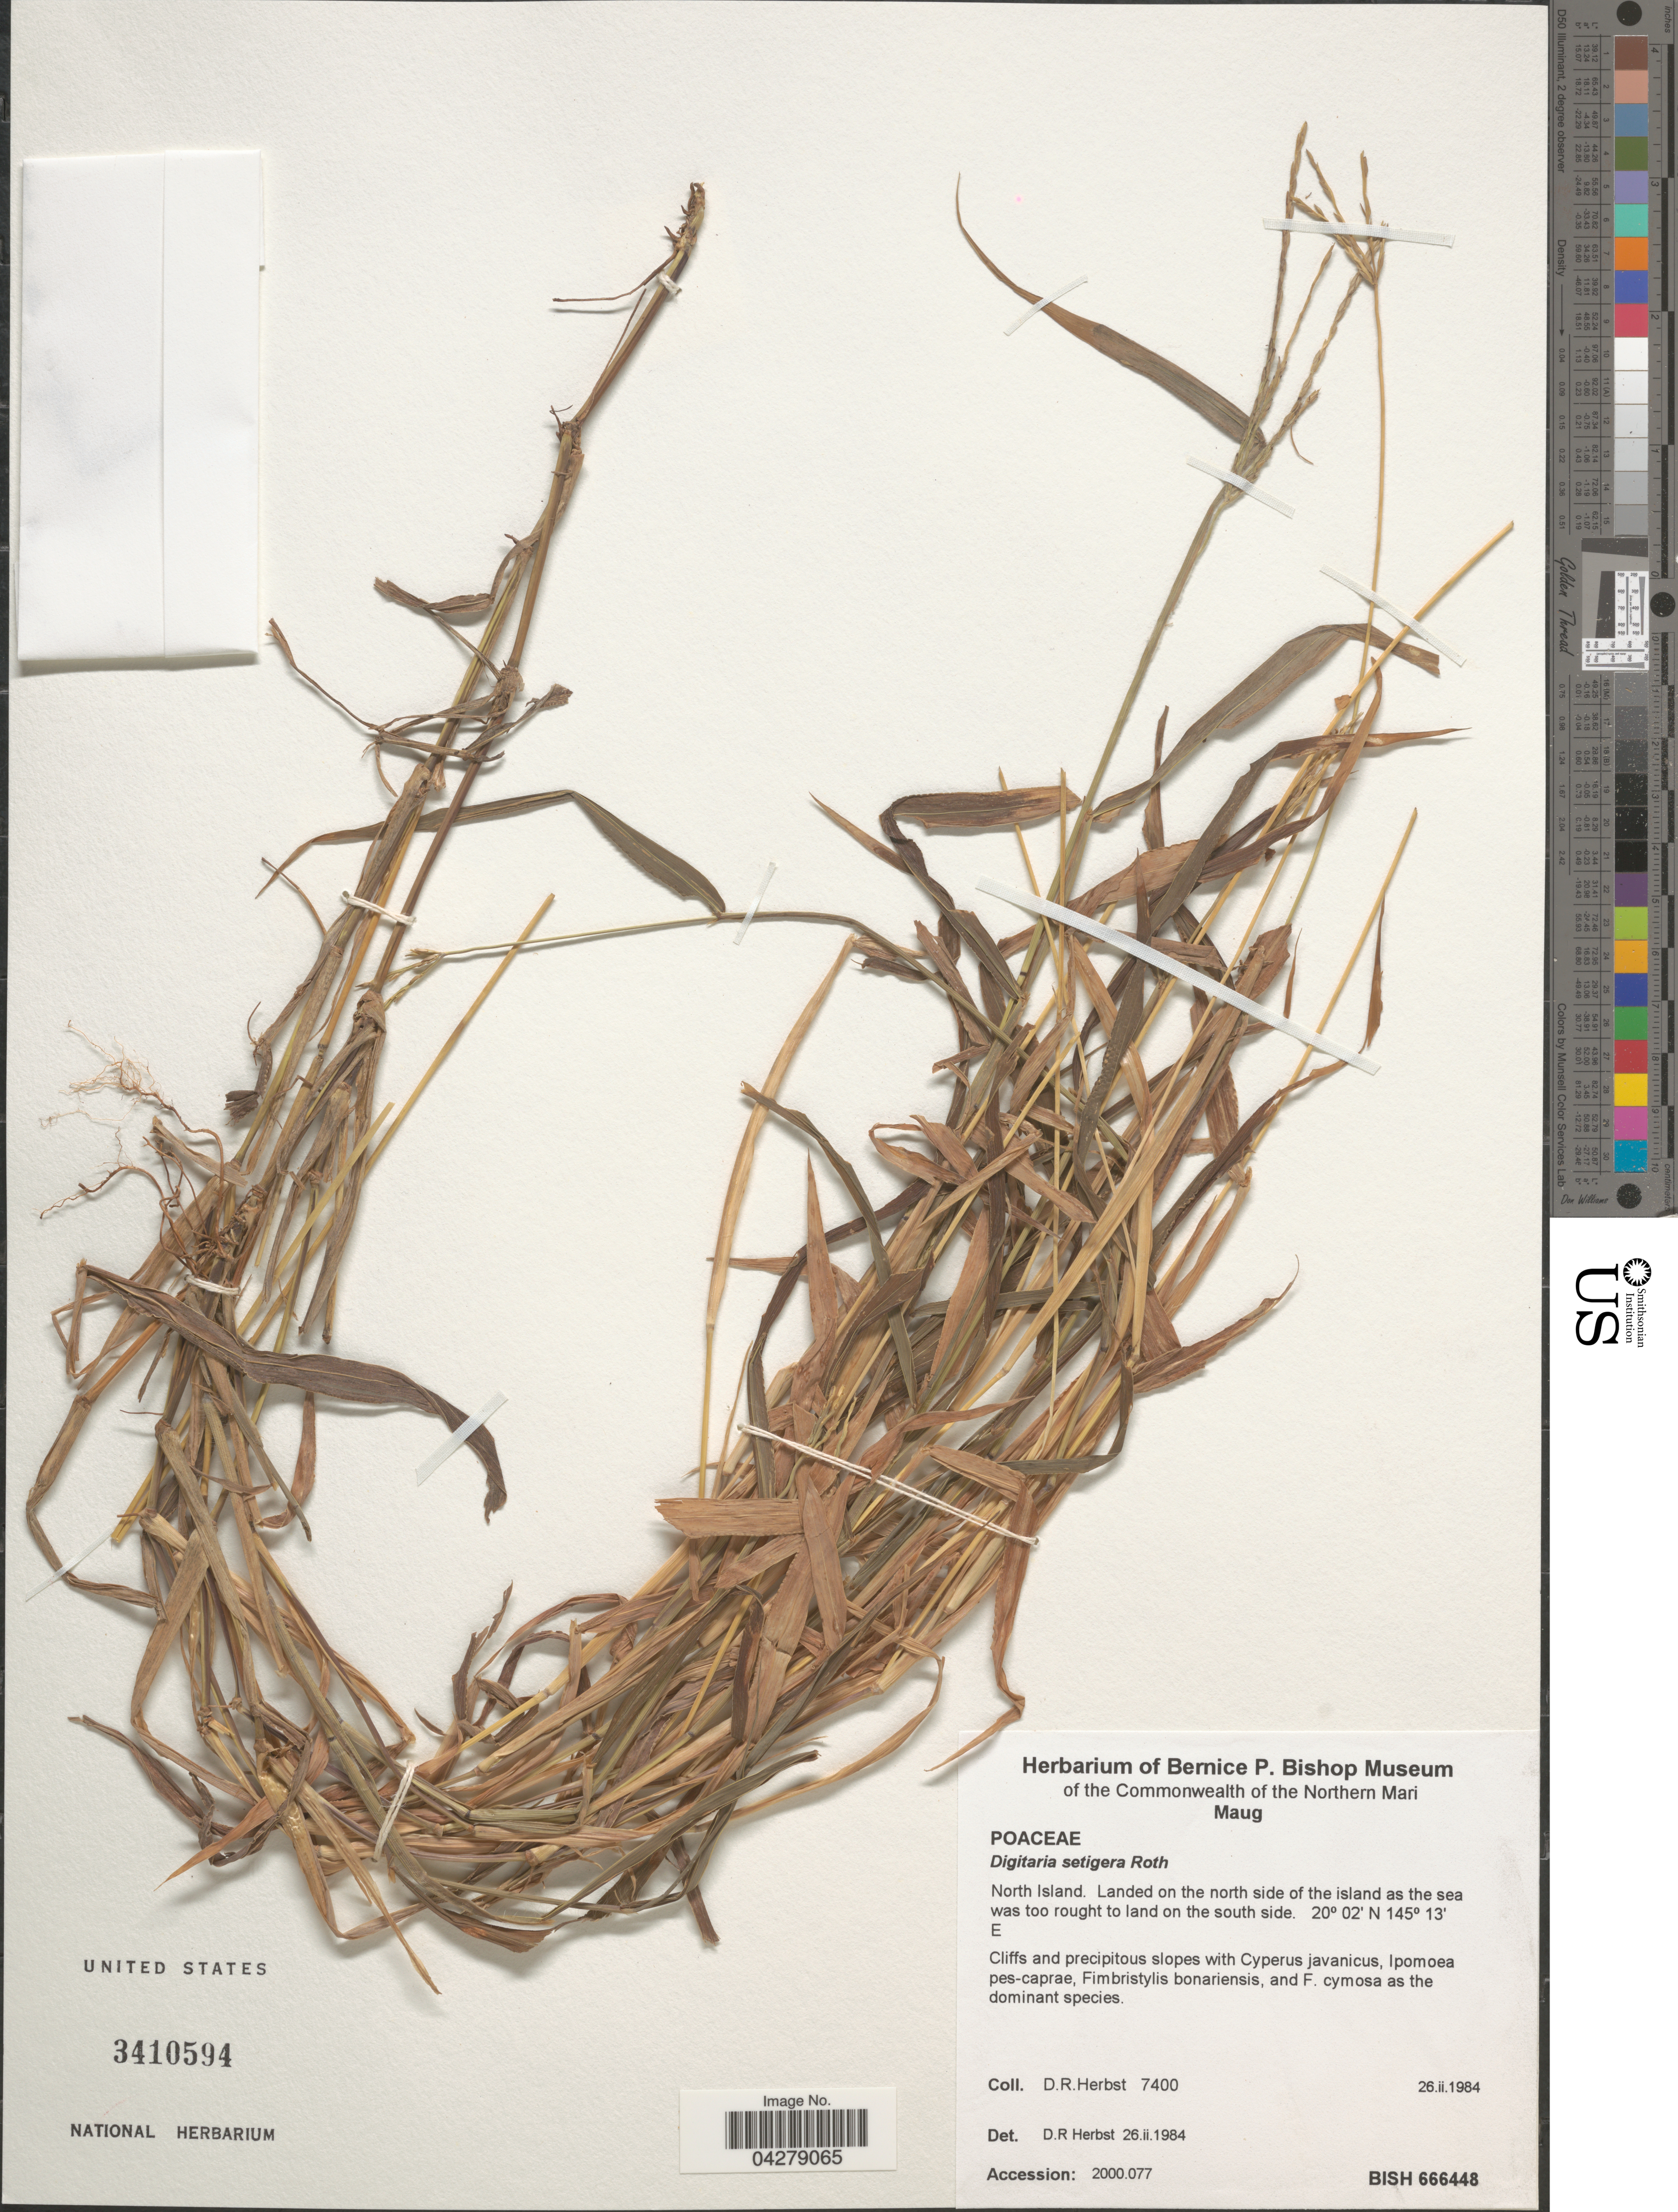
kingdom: Plantae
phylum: Tracheophyta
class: Liliopsida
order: Poales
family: Poaceae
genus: Digitaria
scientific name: Digitaria setigera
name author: Roth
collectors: D. R. Herbst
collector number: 7400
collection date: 1984-02-26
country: Northern Mariana Islands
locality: Maug. North Island. Landed on the north side of the island as the sea was too rought to land on the south side.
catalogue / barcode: US 3410594